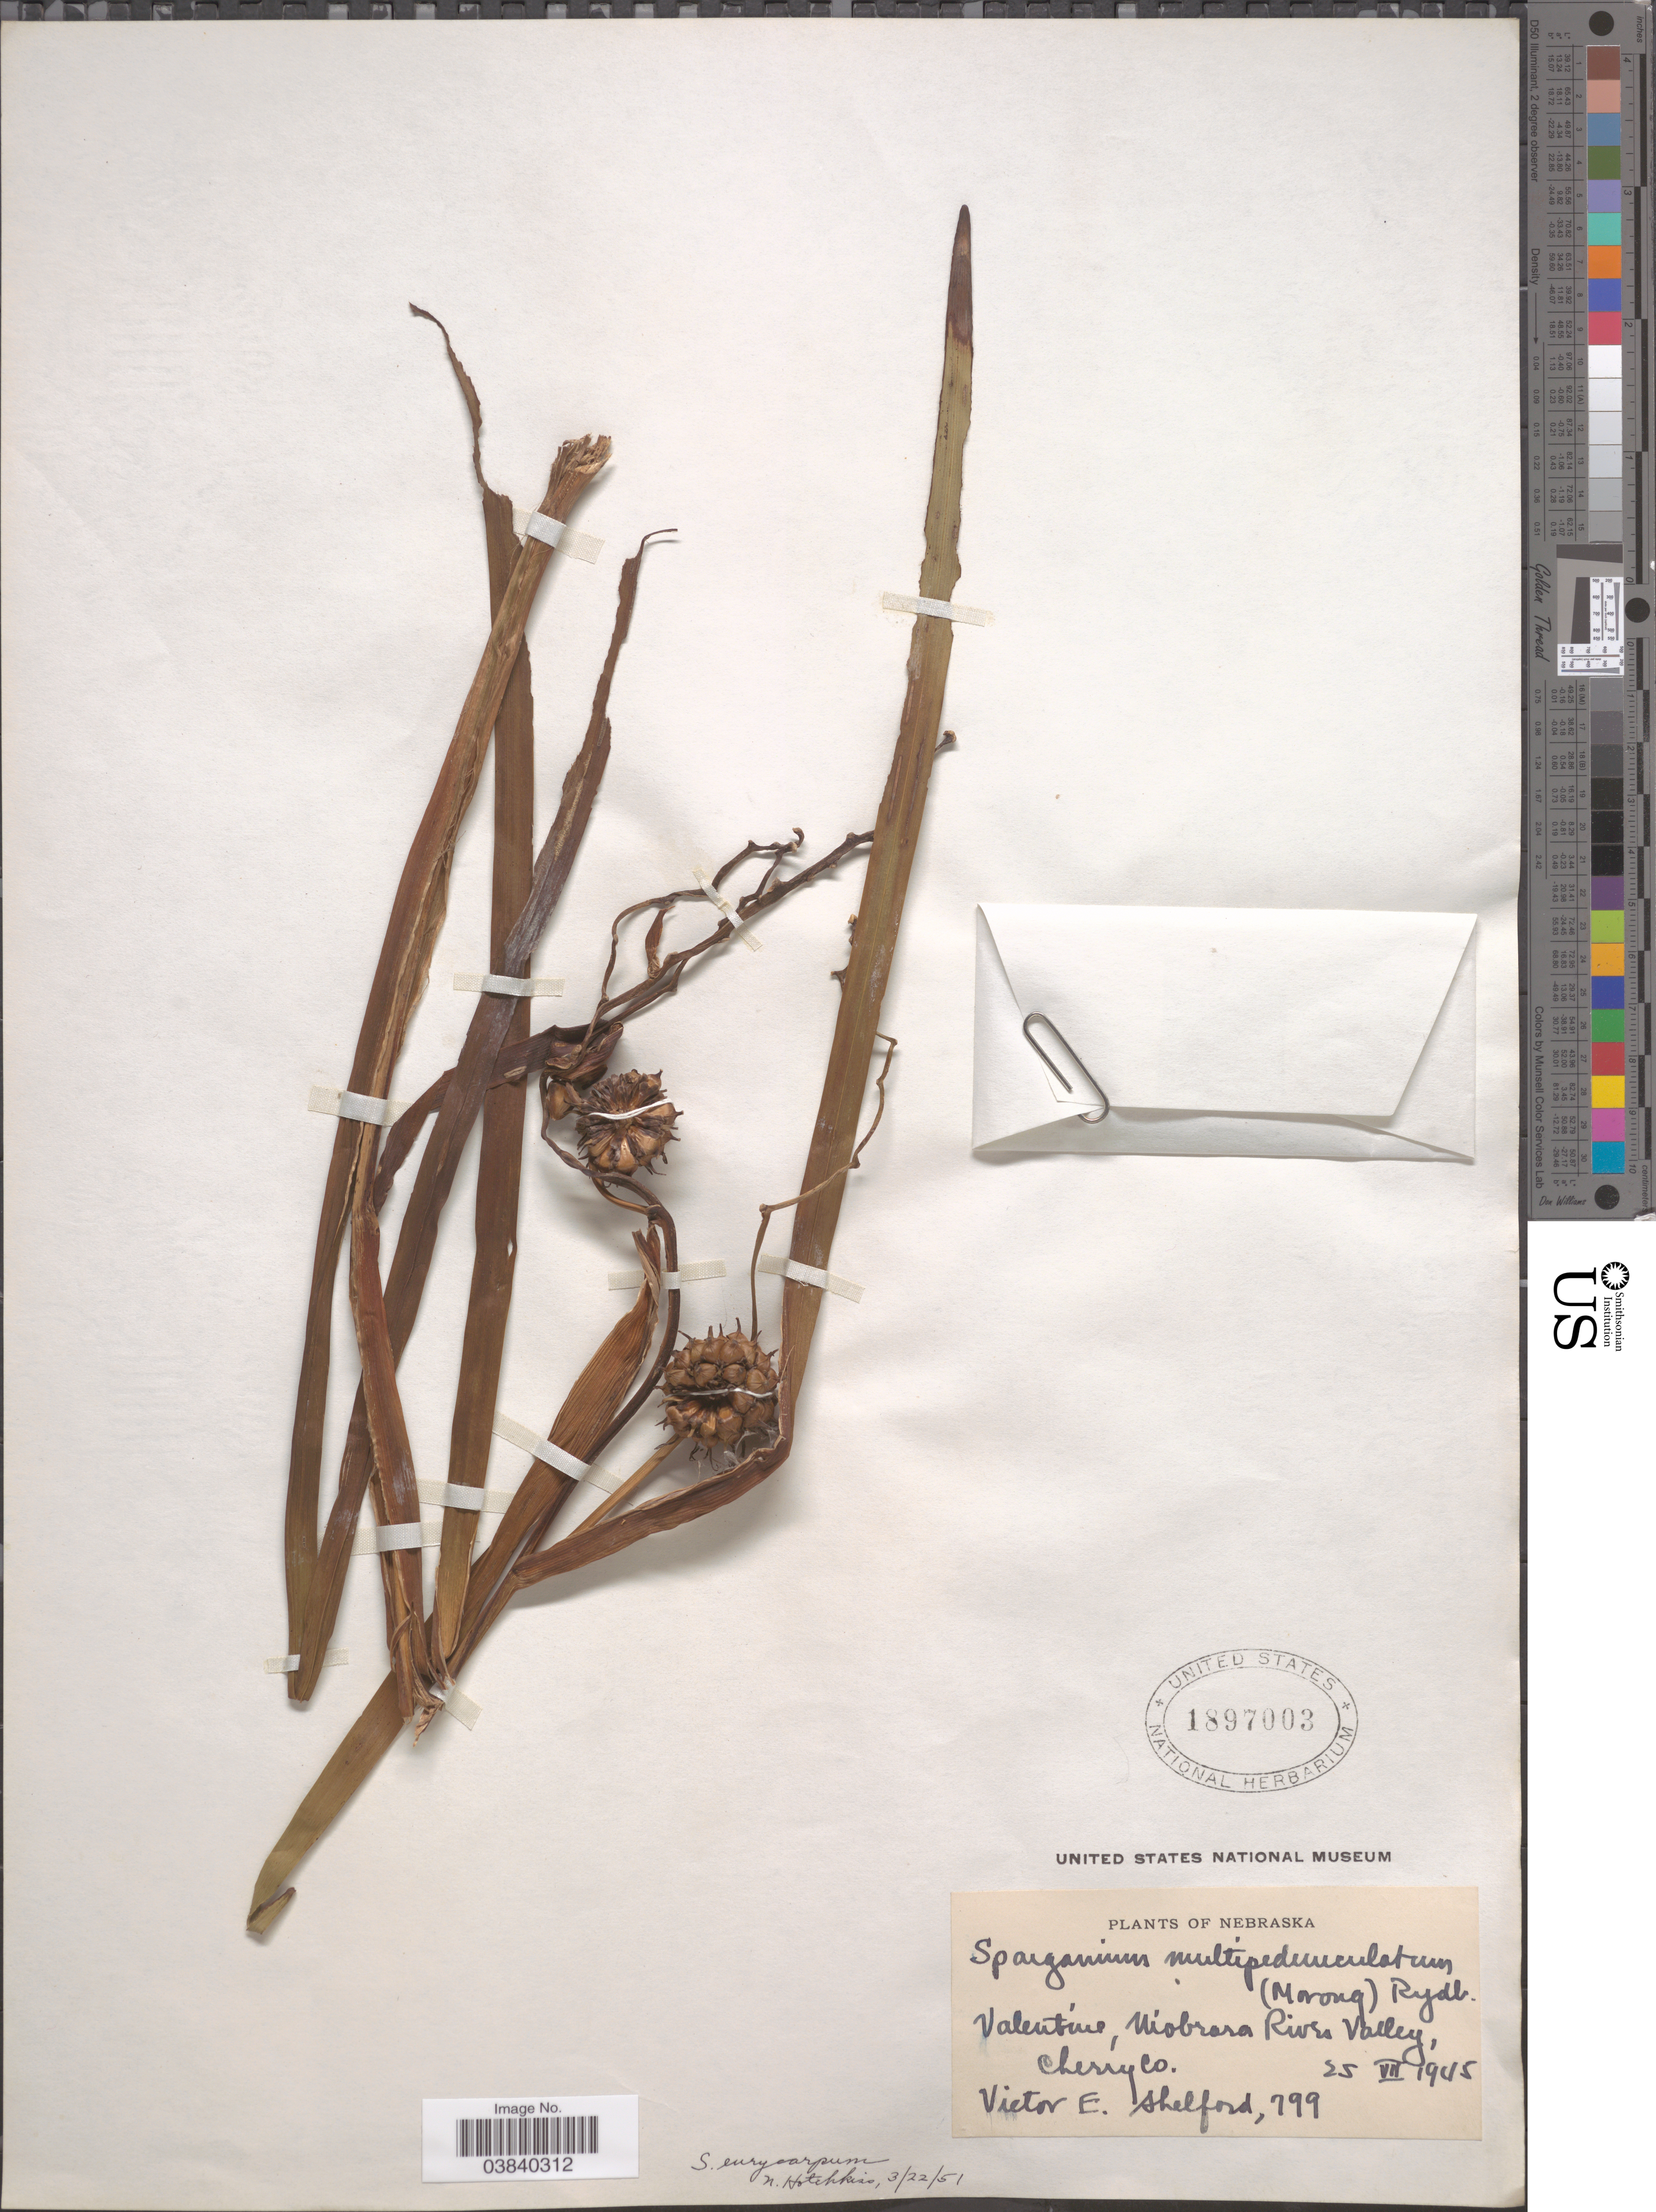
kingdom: Plantae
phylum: Tracheophyta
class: Liliopsida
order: Poales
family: Typhaceae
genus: Sparganium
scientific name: Sparganium eurycarpum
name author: Engelm.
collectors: V. Shelford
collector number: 799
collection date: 1945-07-25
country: United States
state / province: Nebraska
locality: Valentine, Niobrara River Valley, Cherry Co.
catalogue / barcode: US 1897003